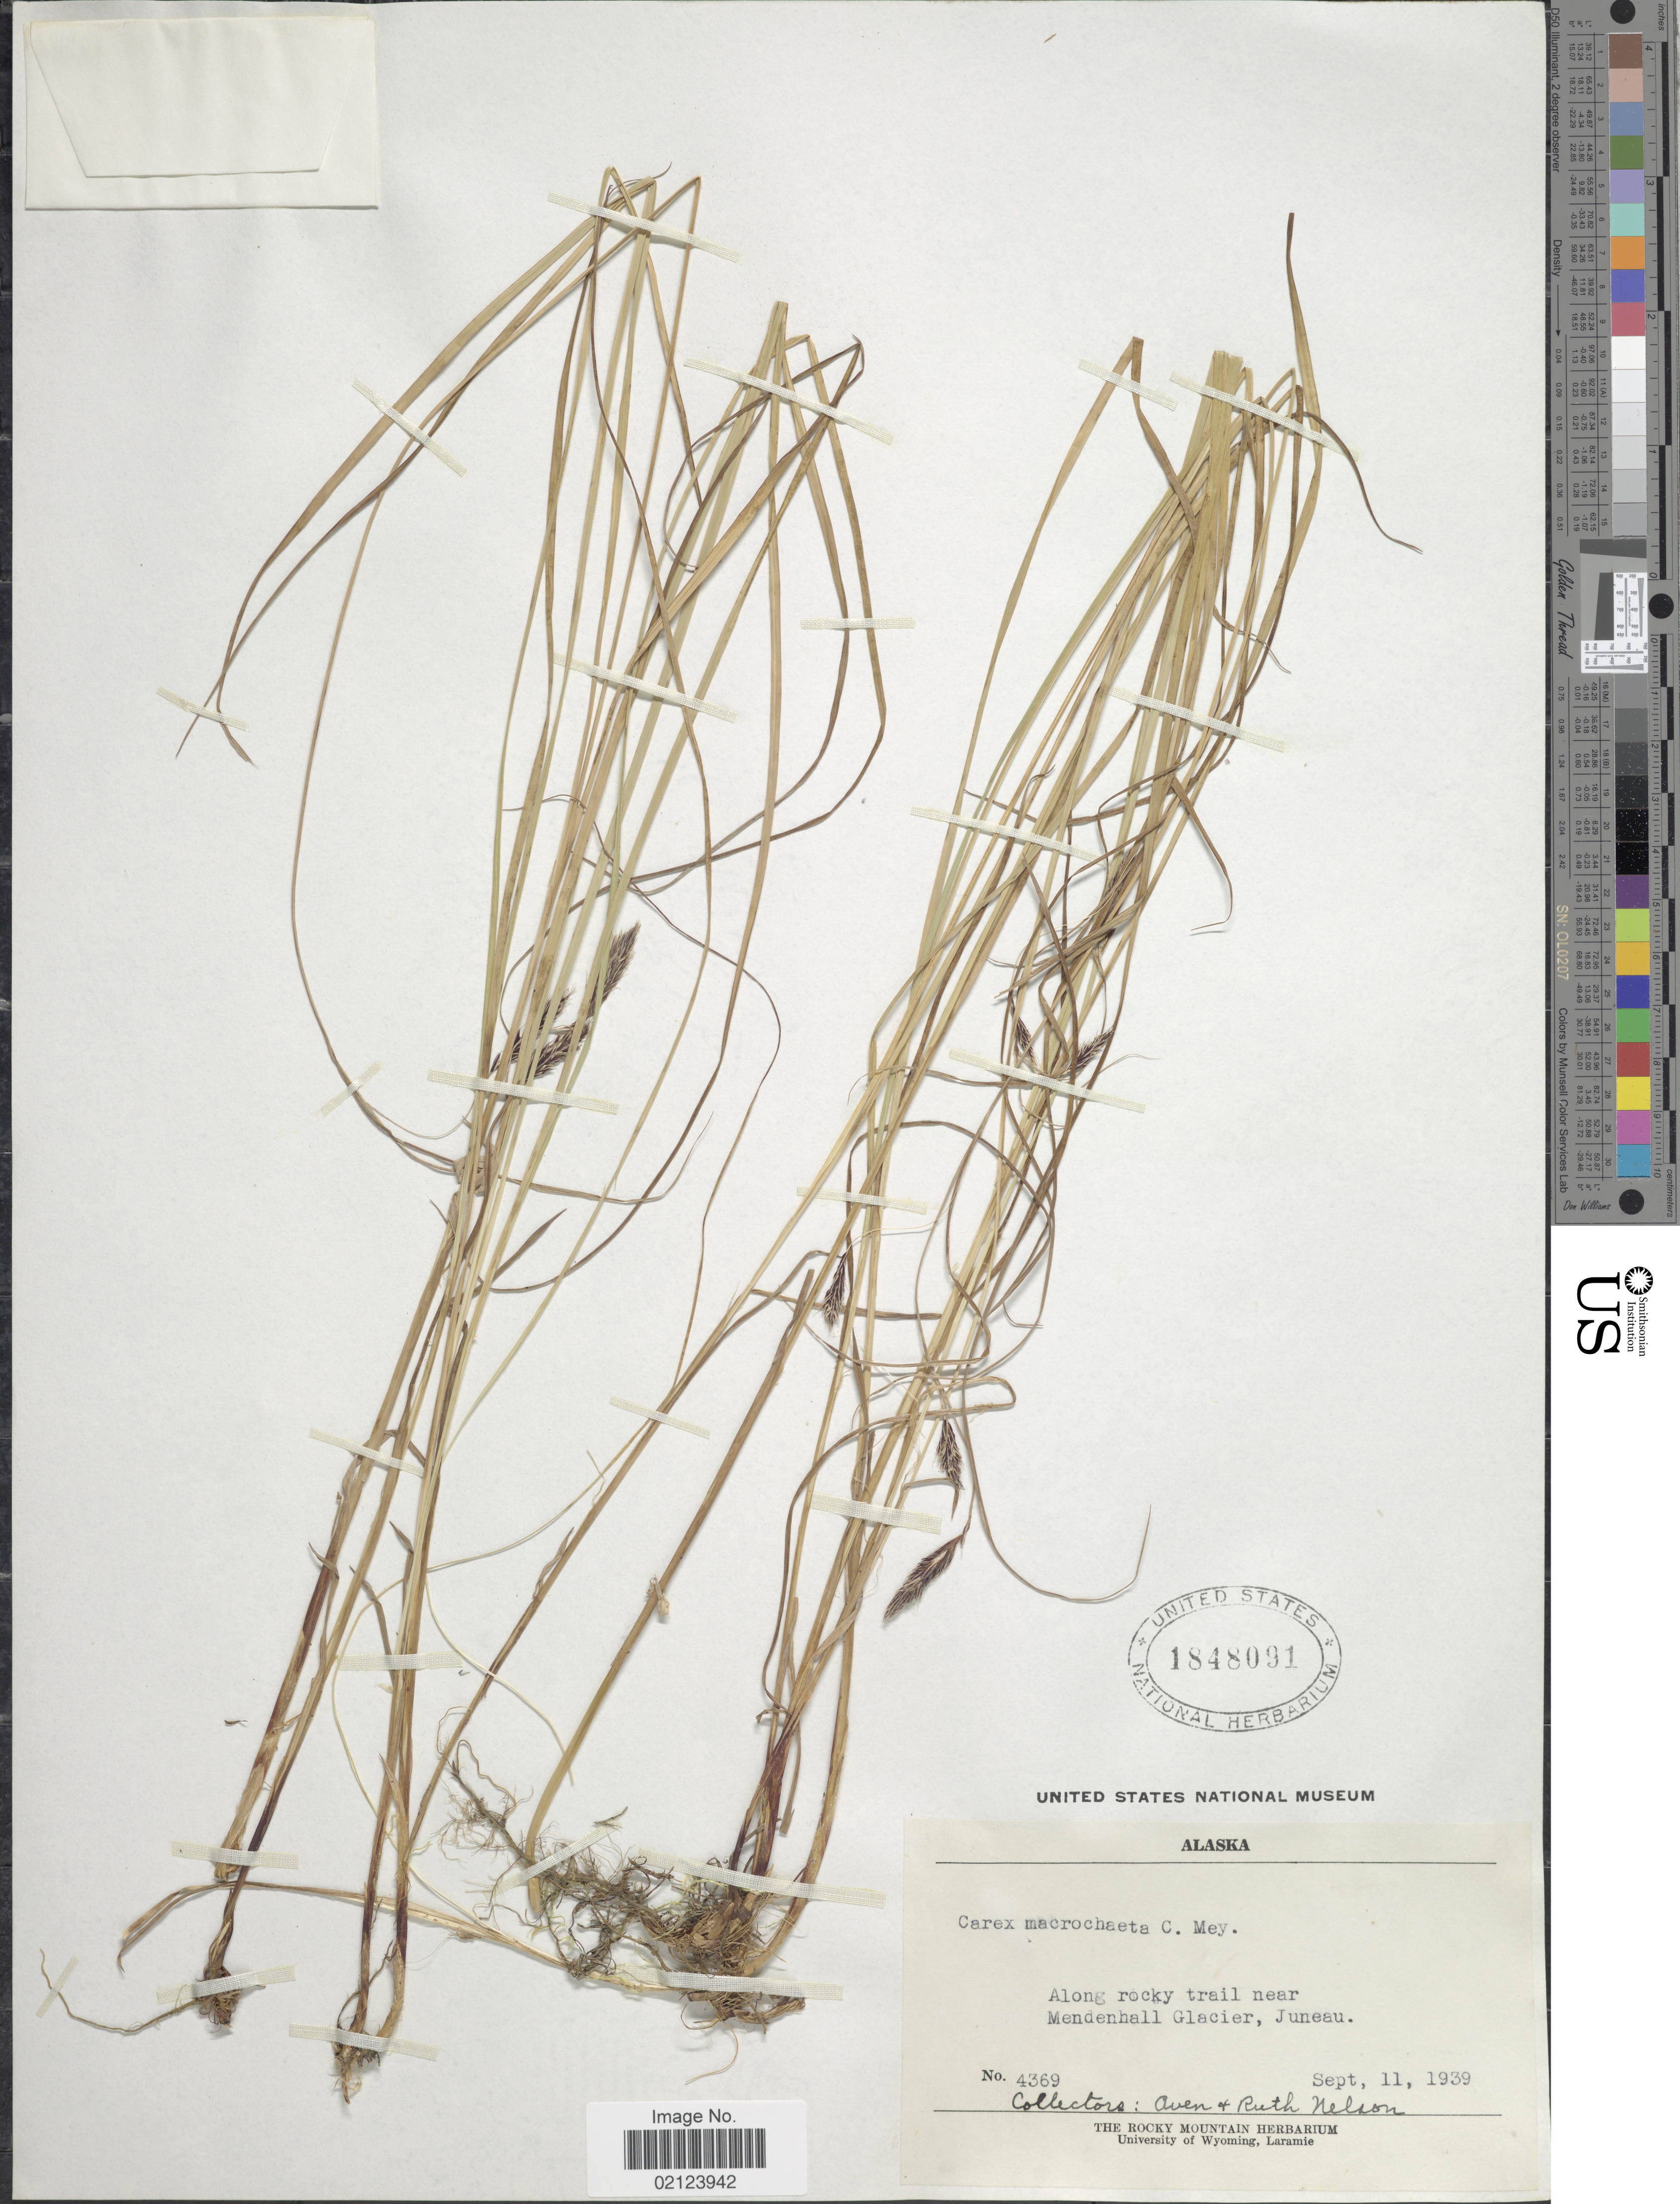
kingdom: Plantae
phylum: Tracheophyta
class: Liliopsida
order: Poales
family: Cyperaceae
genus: Carex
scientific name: Carex macrochaeta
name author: C.A. Mey.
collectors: A. Nelson & R. A. Nelson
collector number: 4369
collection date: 1939-09-11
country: United States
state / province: Alaska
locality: Along rocky trail near Mendenhall Glacier, Juneau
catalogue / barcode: US 1848091